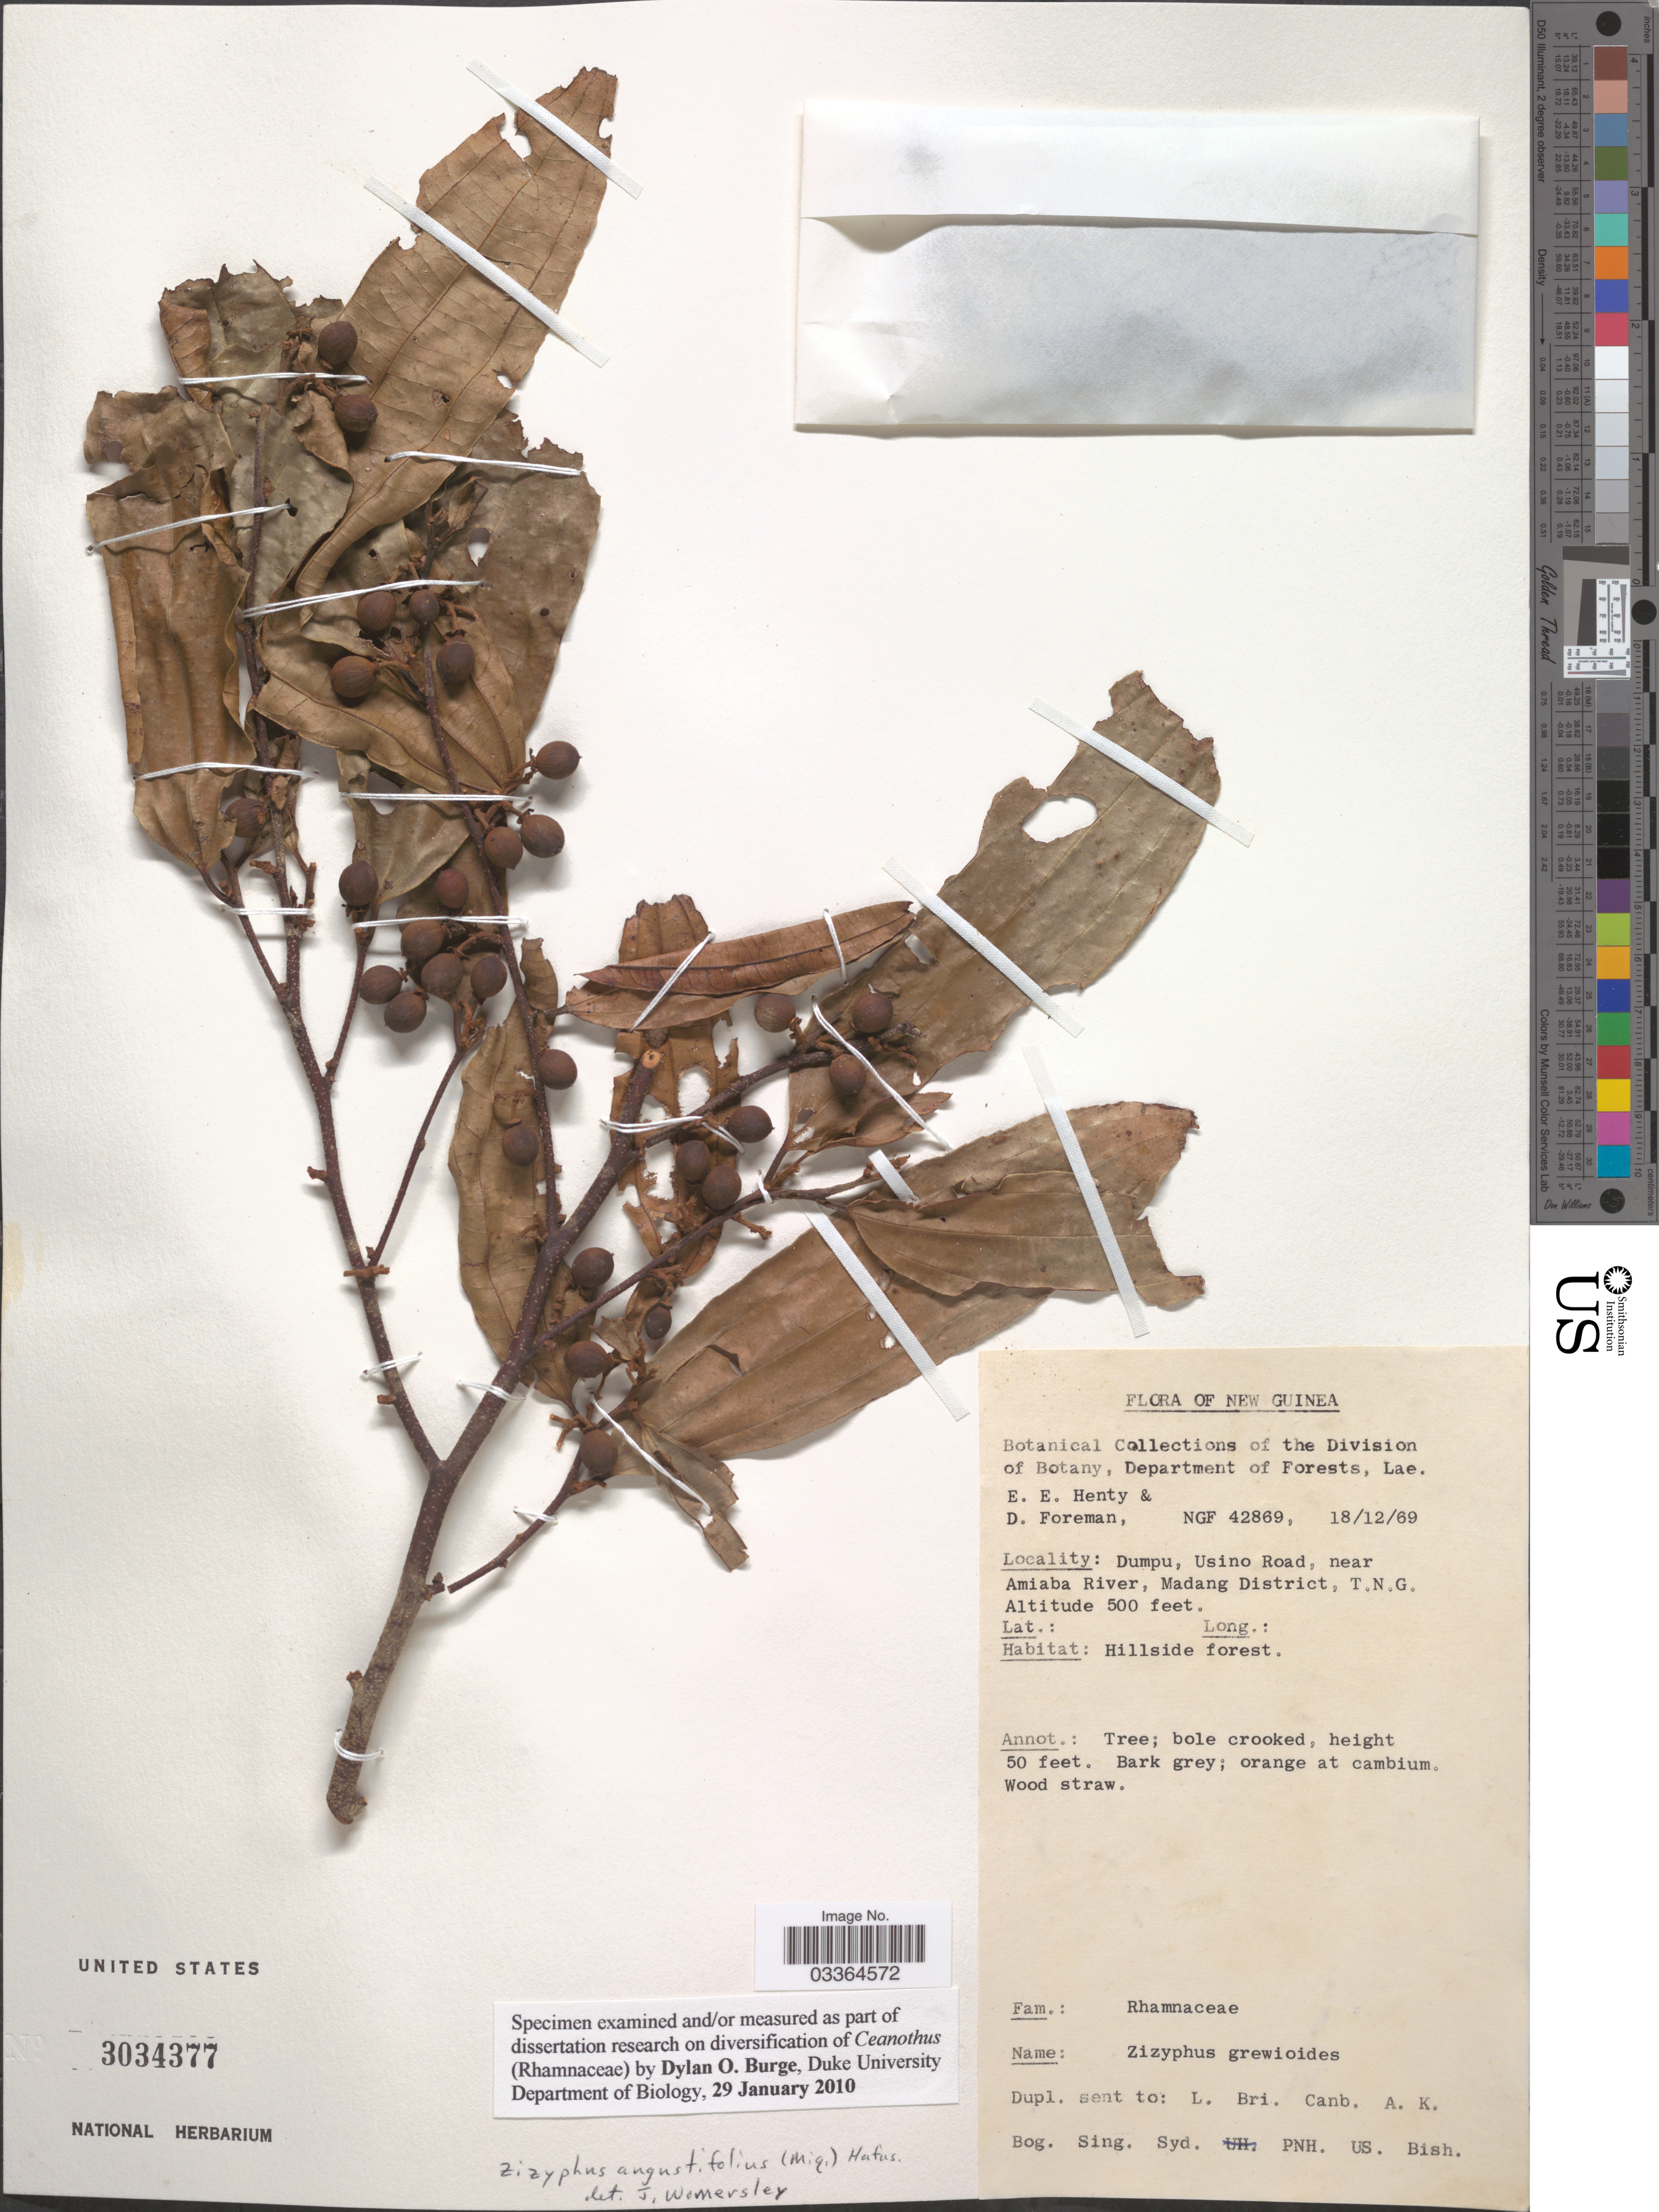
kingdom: Plantae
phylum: Tracheophyta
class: Magnoliopsida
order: Rosales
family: Rhamnaceae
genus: Ziziphus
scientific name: Ziziphus angustifolia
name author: (Miq.) Hatus. ex Steenis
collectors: E. Henty & D. Foreman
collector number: NGF42869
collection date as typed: Transcribed d/m/y: 18/12/69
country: Papua New Guinea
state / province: Madang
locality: New Guinea. Dumpu, Usino Road, near Amiaba River, Madang District, T.N.G.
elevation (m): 152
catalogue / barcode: US 3034377